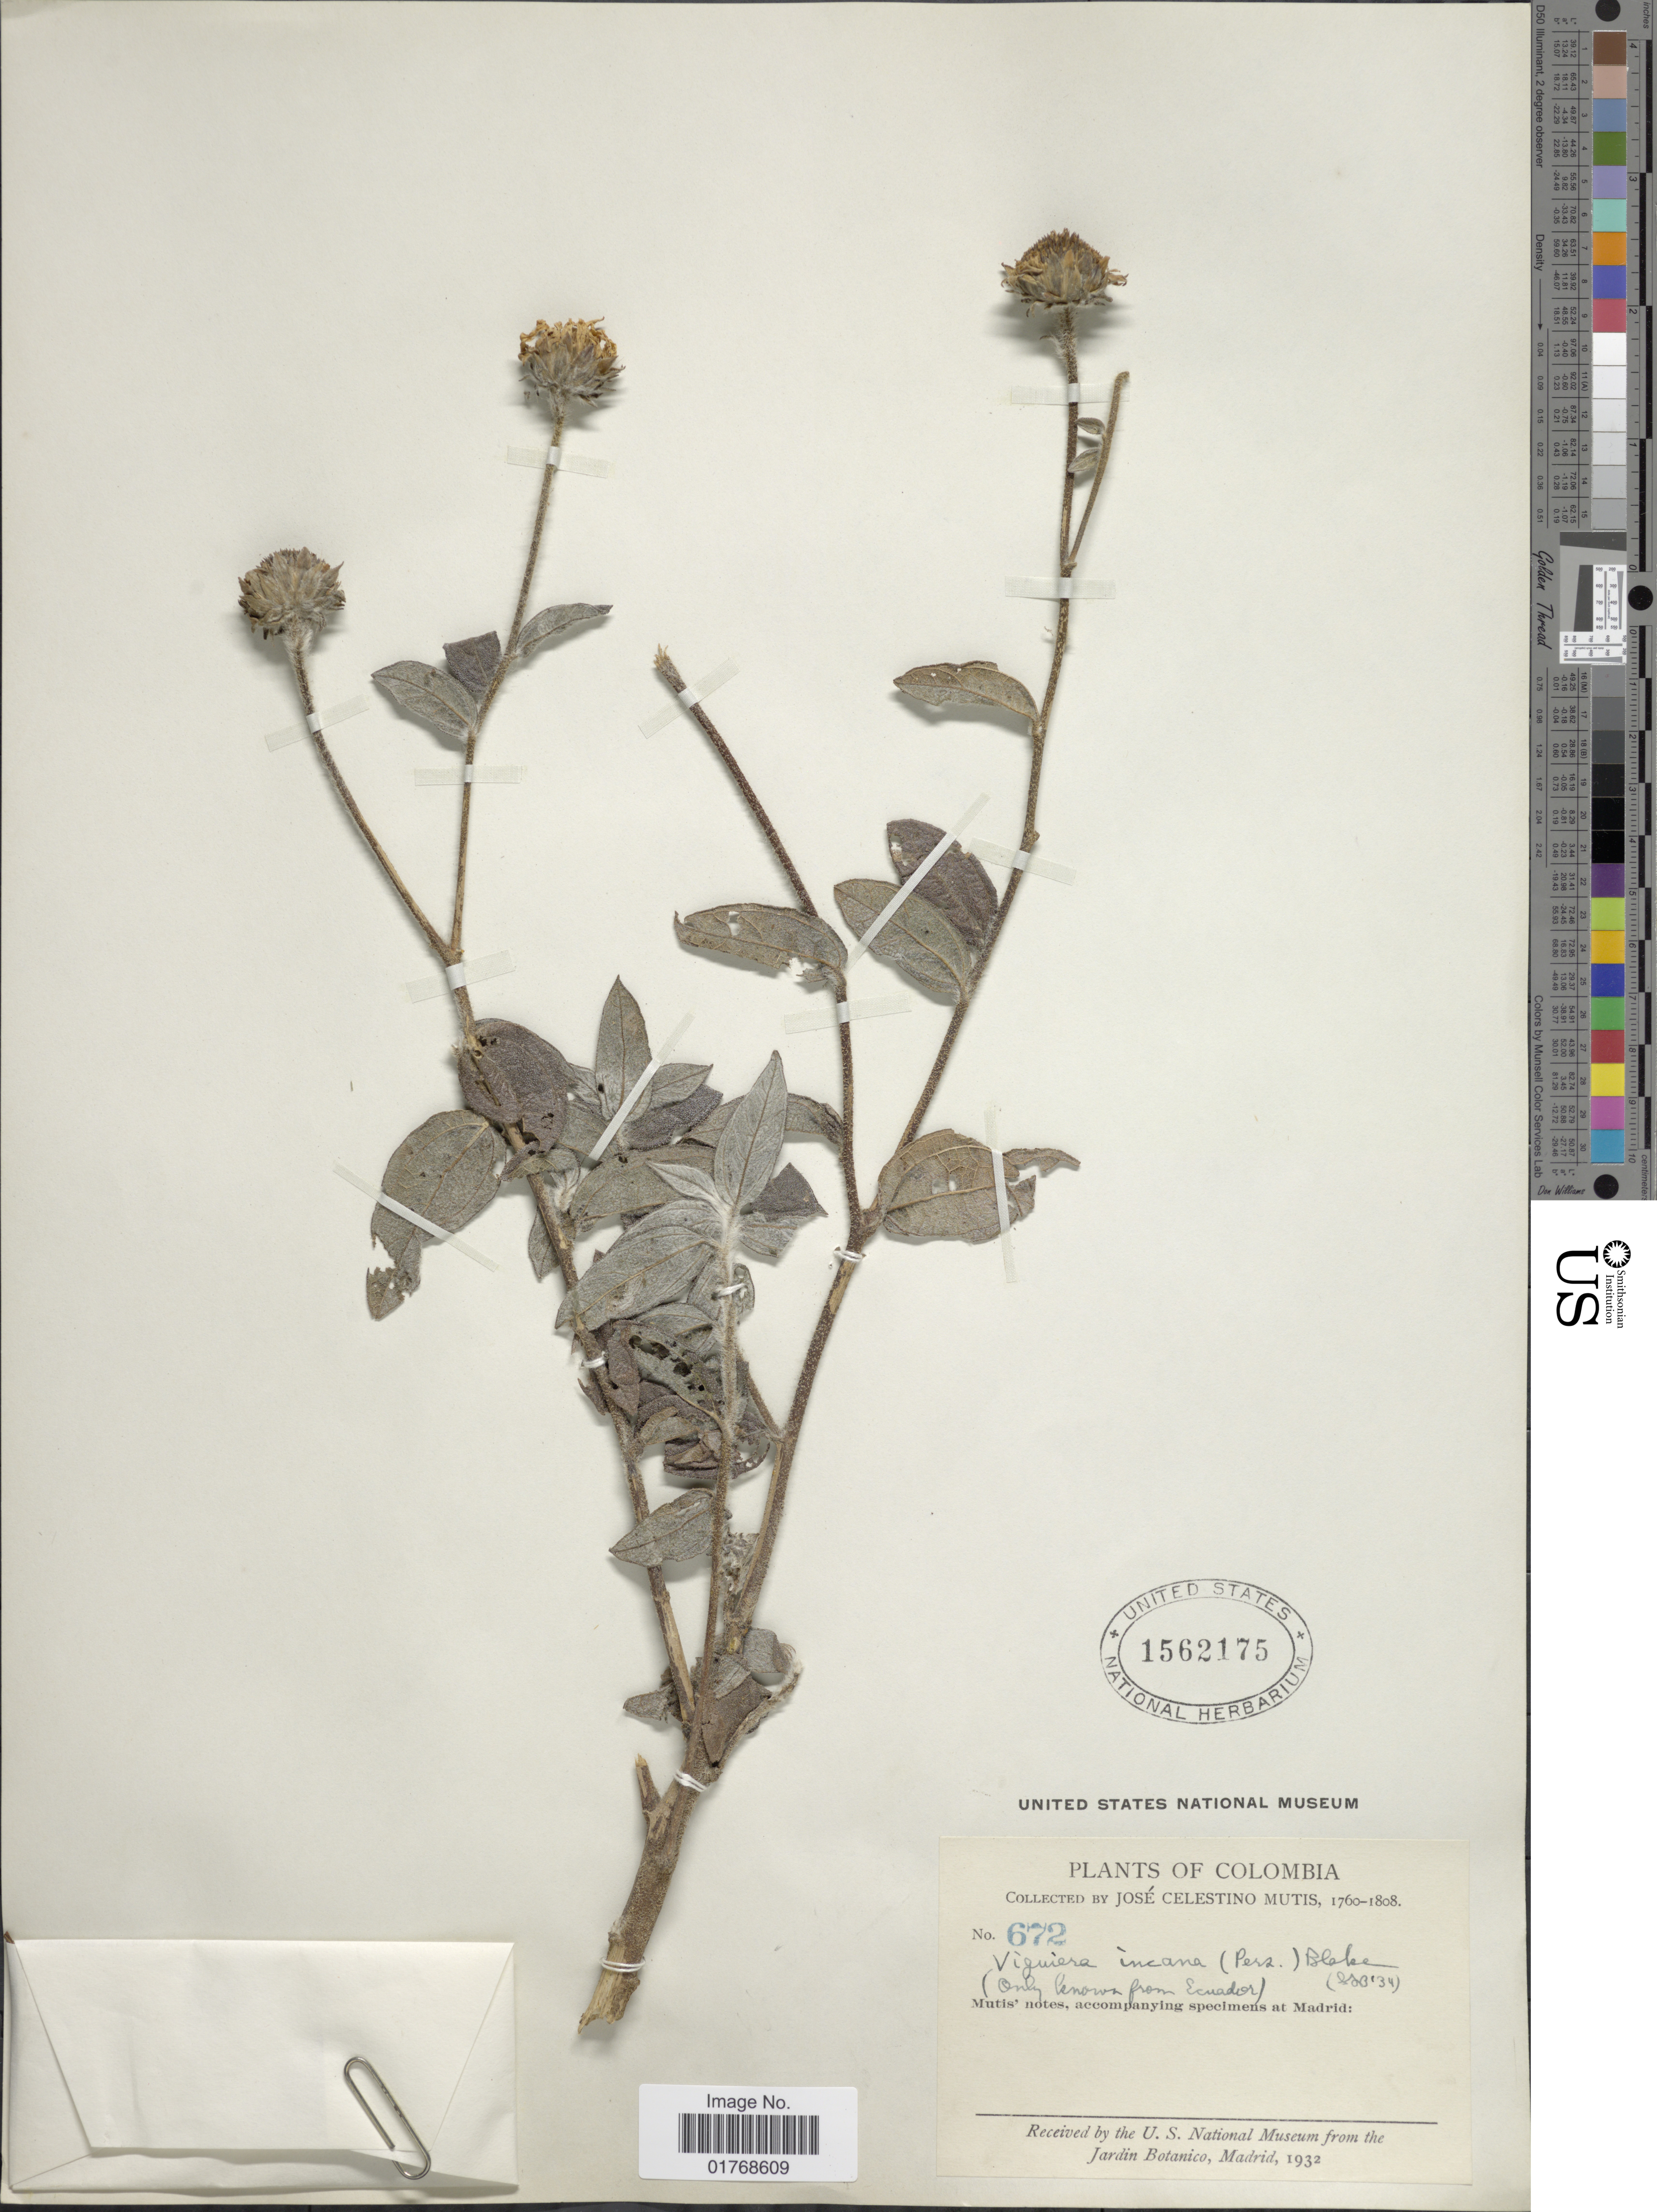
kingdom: Plantae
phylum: Tracheophyta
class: Magnoliopsida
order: Asterales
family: Asteraceae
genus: Viguiera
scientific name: Viguiera incana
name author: (Pers.) S.F. Blake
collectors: J. C. B. Mutis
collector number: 672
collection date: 1760/1808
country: Colombia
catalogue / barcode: US 1562175